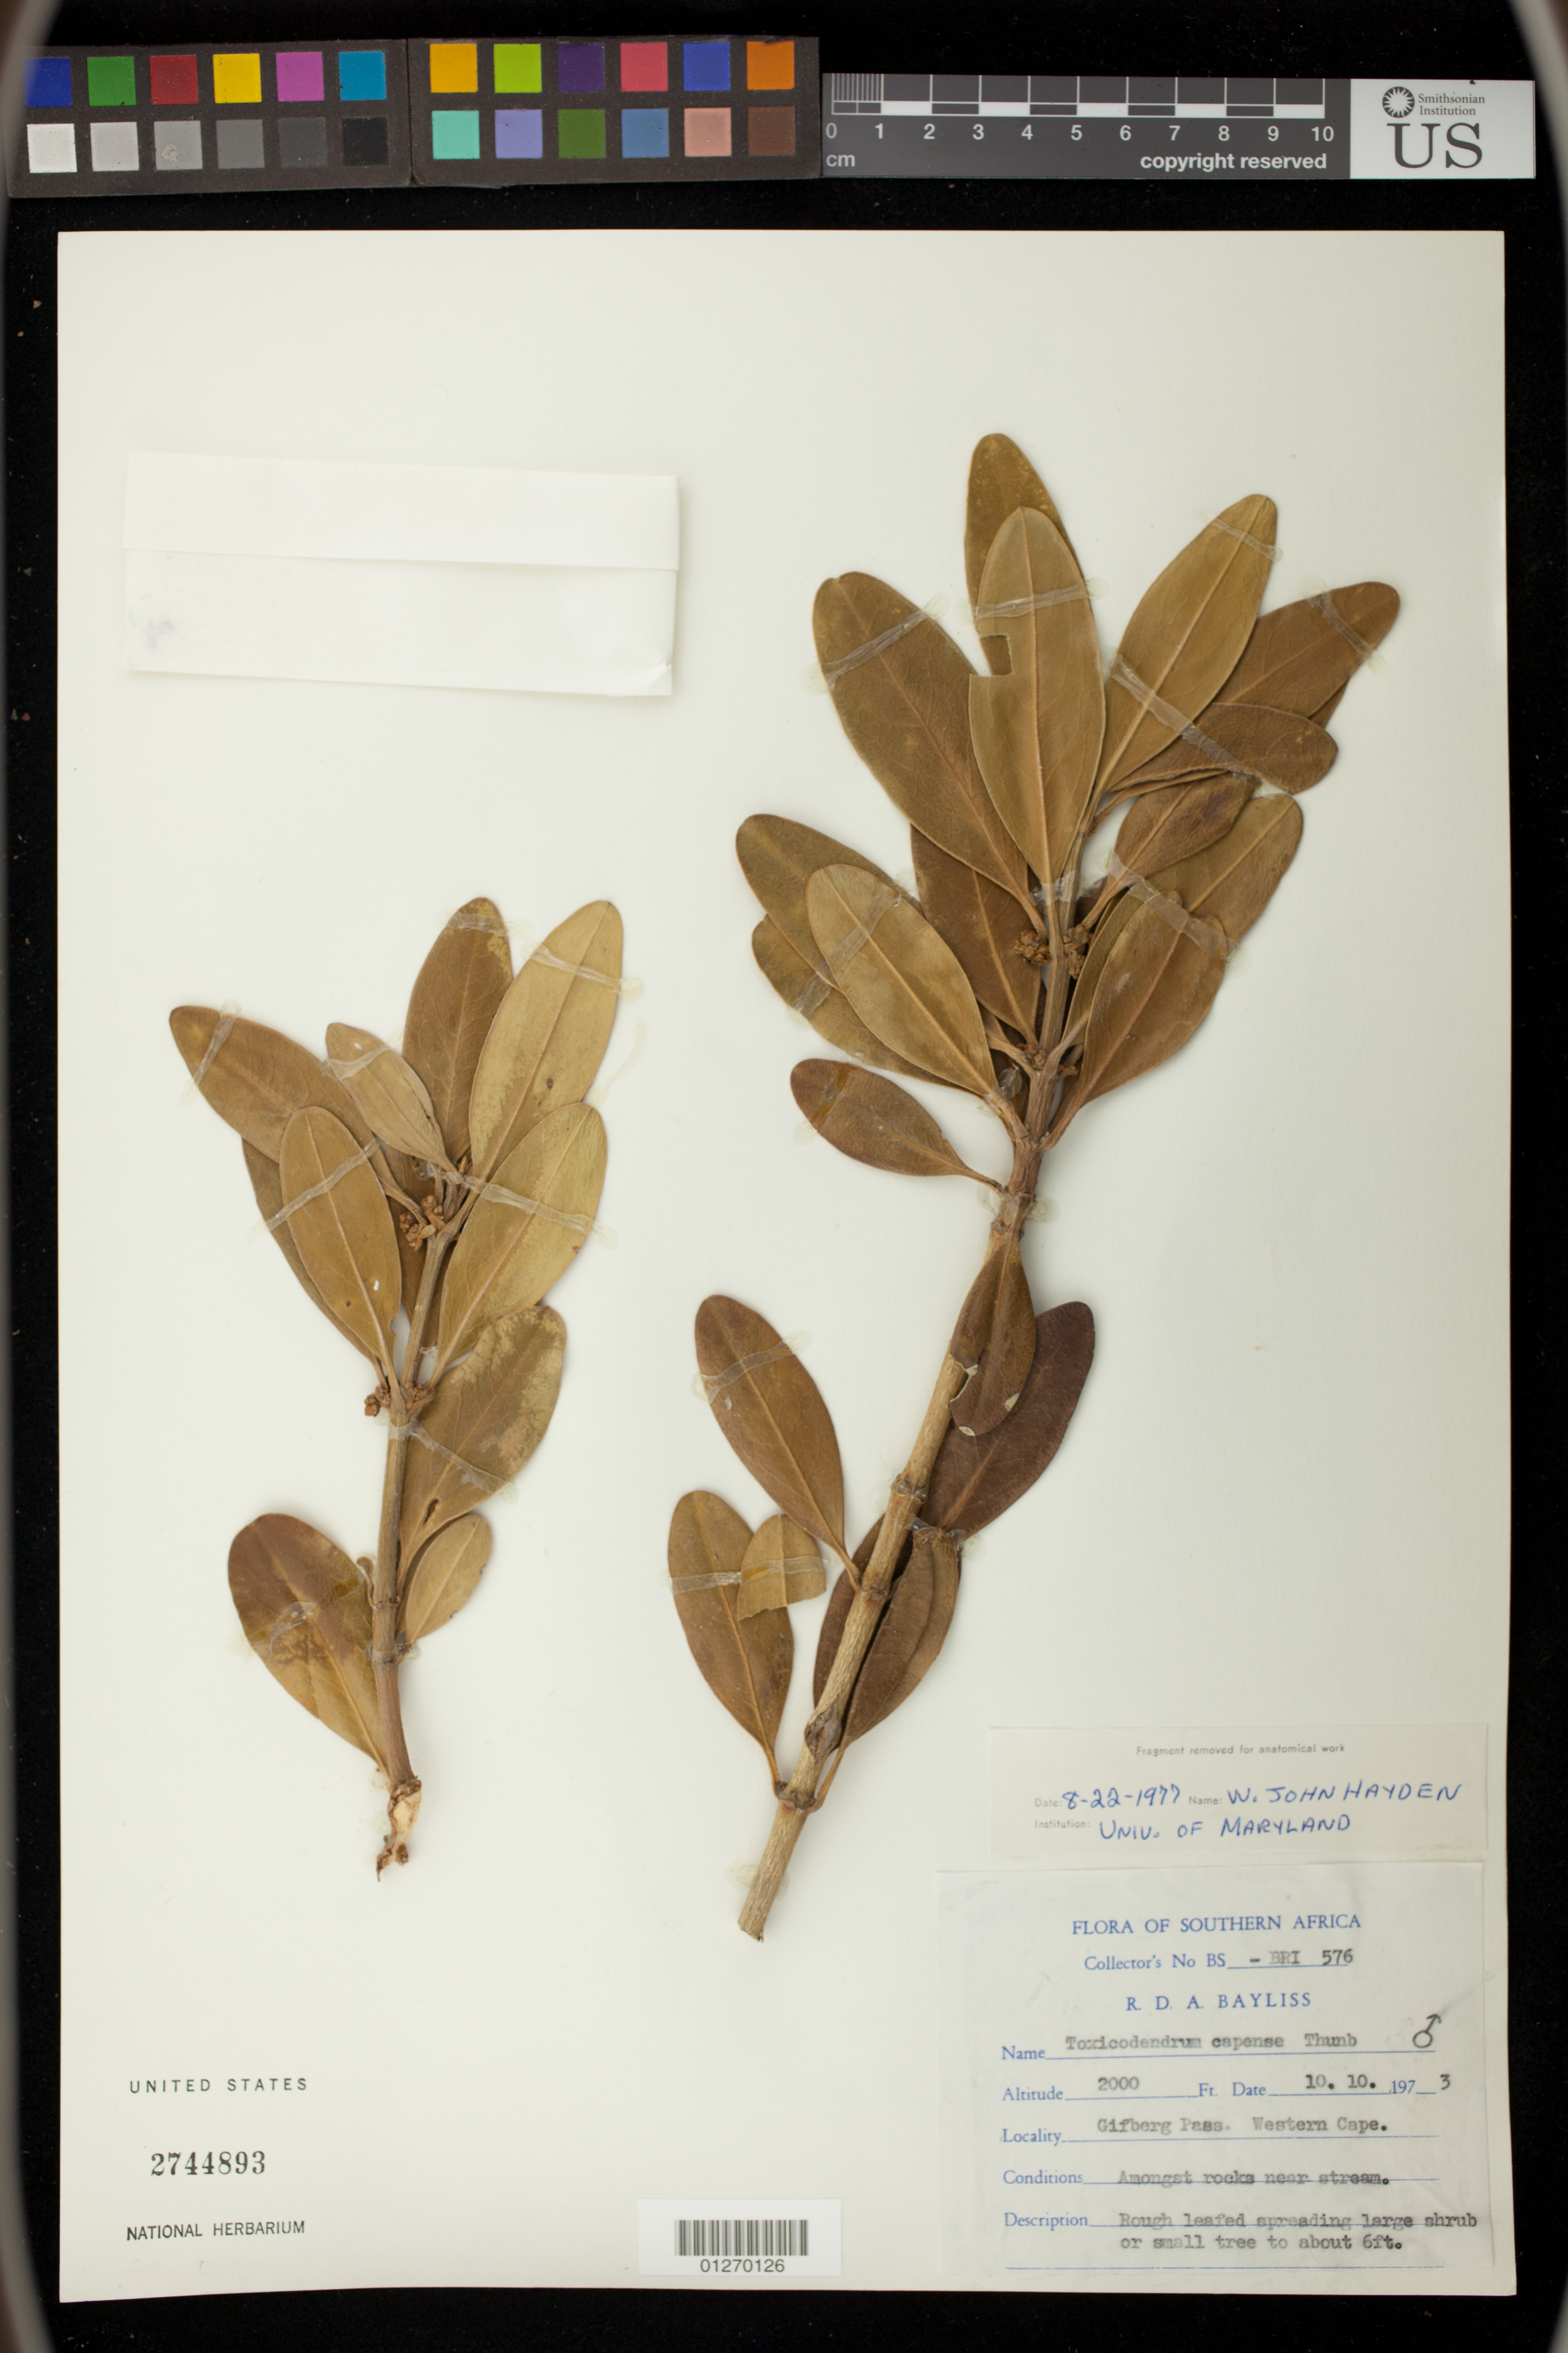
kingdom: Plantae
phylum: Tracheophyta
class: Magnoliopsida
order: Sapindales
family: Anacardiaceae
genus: Toxicodendron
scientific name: Toxicodendron khasianum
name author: (Hook. f.) Kuntze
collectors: R. Bayliss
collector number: BS-BRI 576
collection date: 1973-10-10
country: South Africa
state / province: Western Cape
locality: Gifberg Pass.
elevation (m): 610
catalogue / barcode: US 2744893